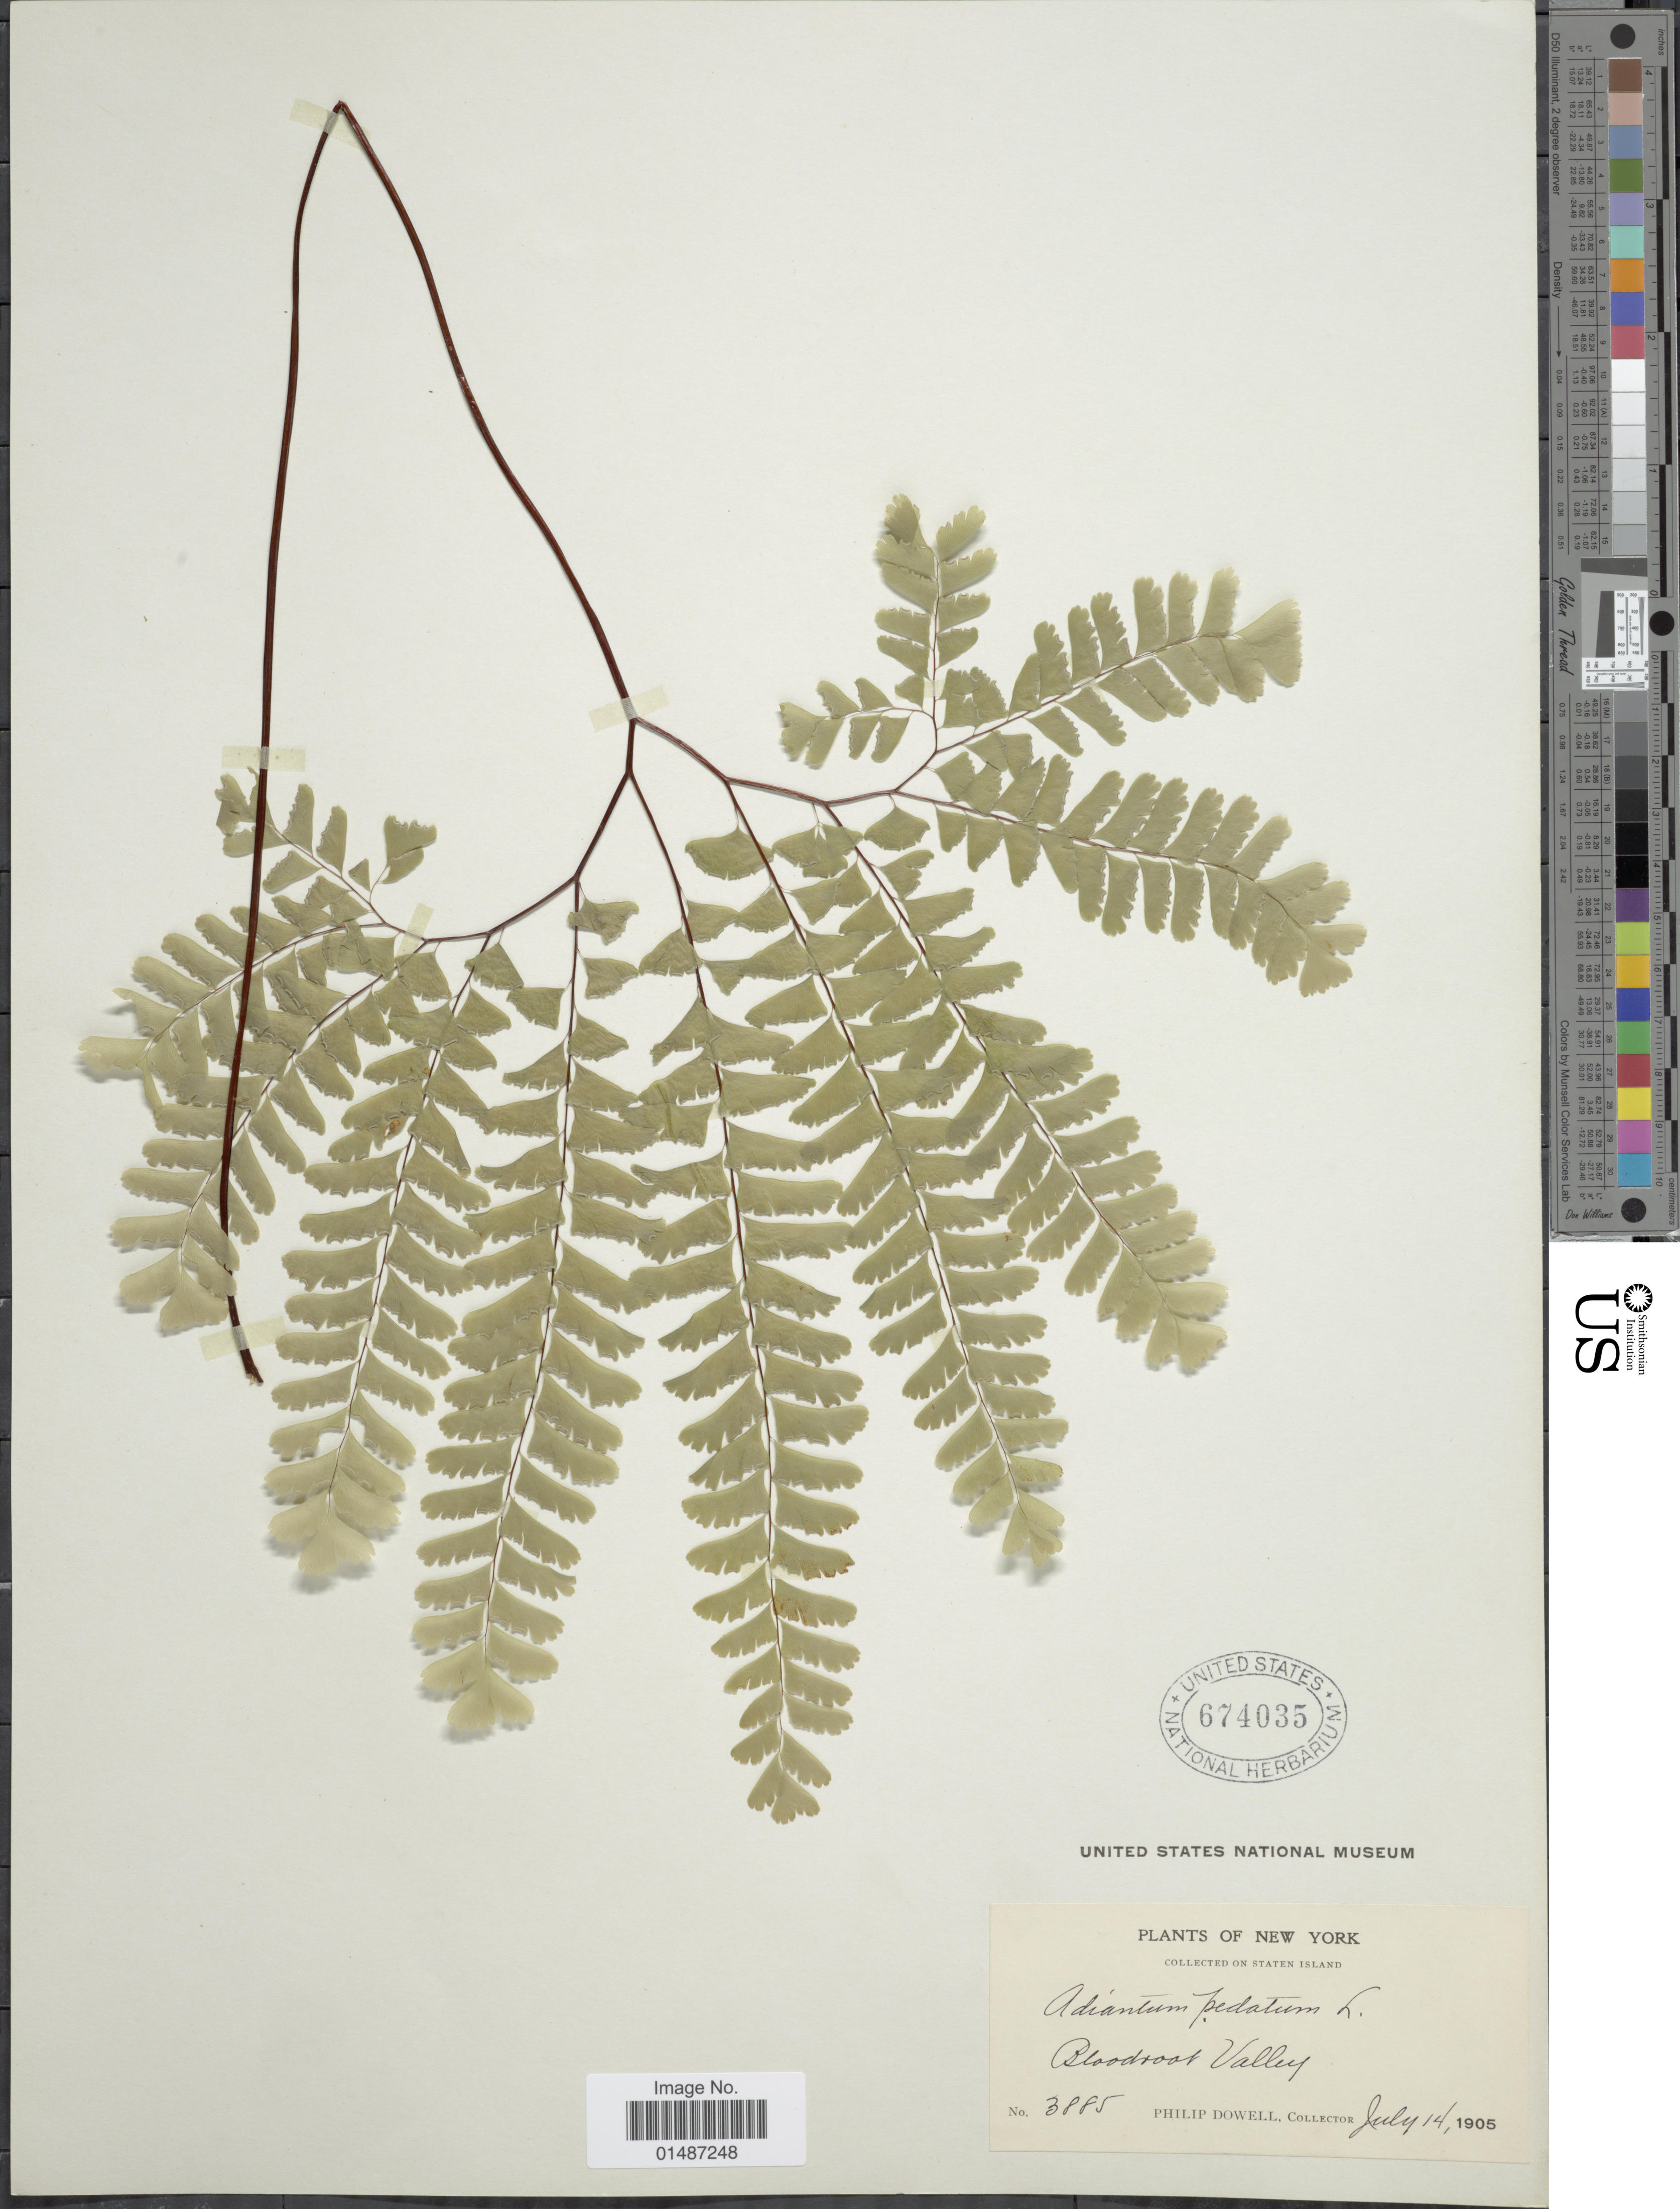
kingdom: Plantae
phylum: Tracheophyta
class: Polypodiopsida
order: Polypodiales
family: Pteridaceae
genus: Adiantum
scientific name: Adiantum pedatum var. pedatum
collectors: P. Dowell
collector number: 3885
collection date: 1905-07-14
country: United States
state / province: New York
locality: Staten Island. Bloodroot Valley.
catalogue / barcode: US 674035